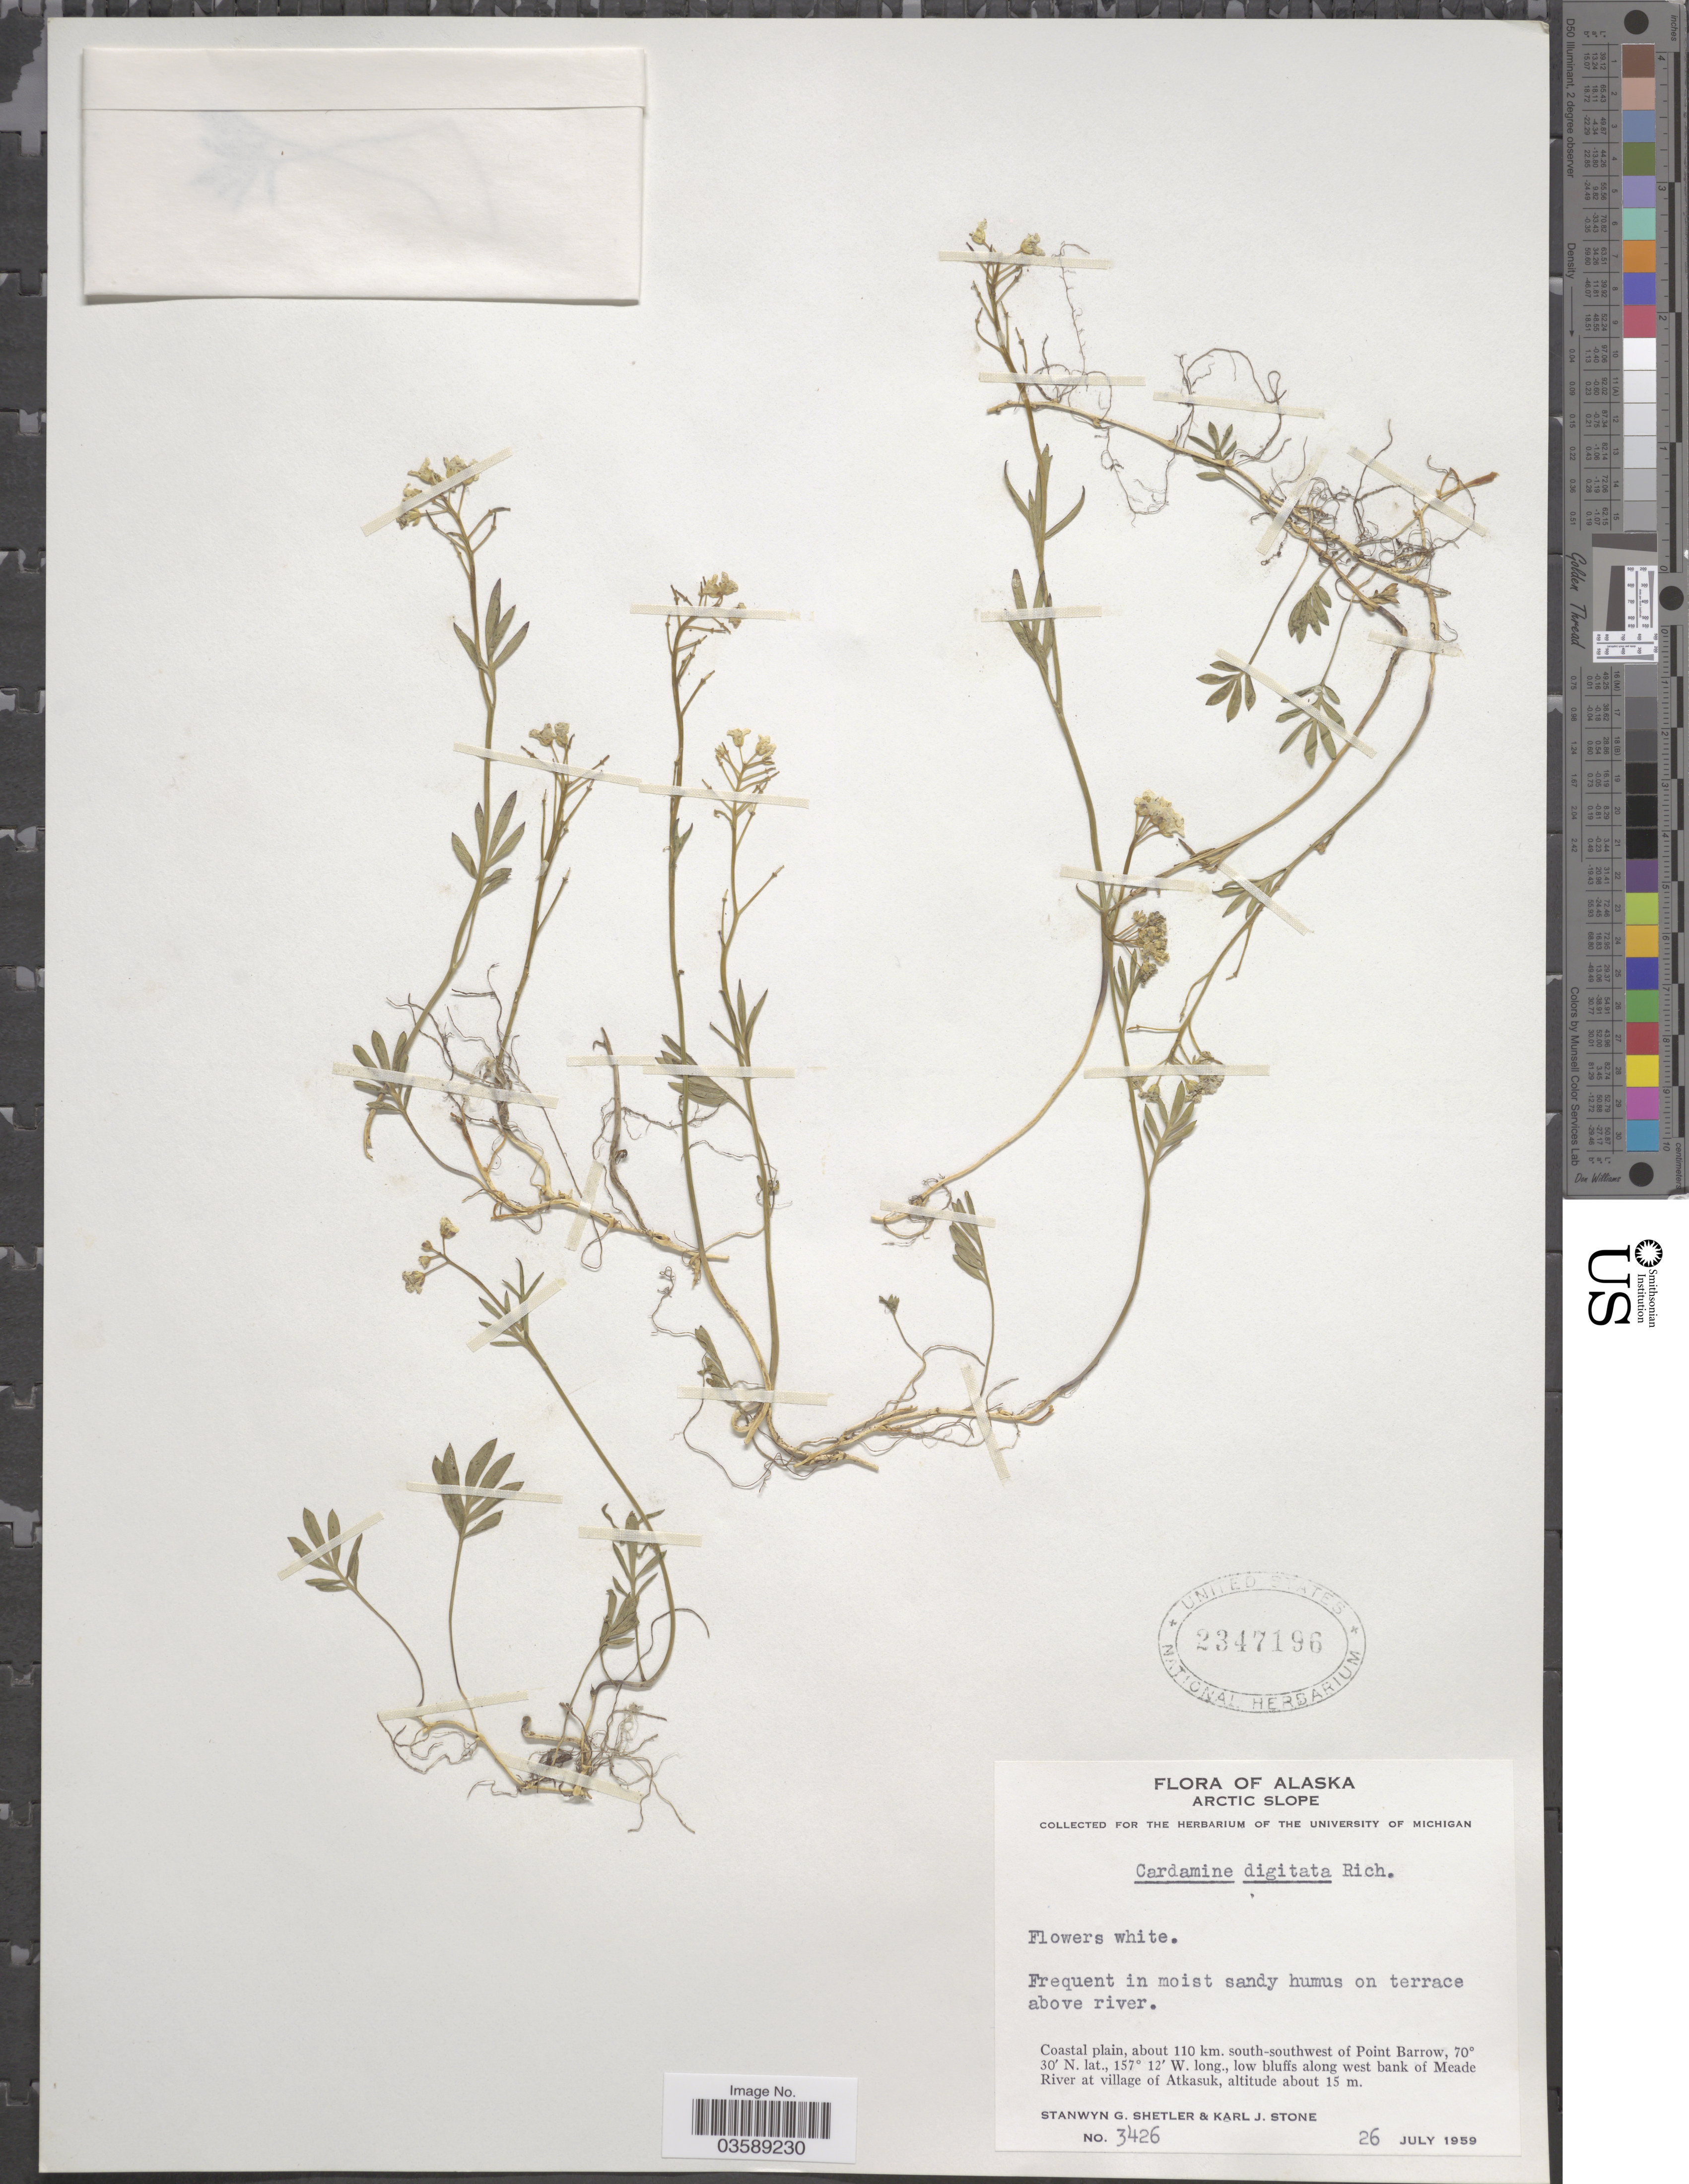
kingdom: Plantae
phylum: Tracheophyta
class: Magnoliopsida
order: Brassicales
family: Brassicaceae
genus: Cardamine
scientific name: Cardamine digitata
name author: Richardson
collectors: S. Shetler & K. J. Stone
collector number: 3426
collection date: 1959-07-26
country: United States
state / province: Alaska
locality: Arctic Slope. Coastal plain, about 110 km. south-southwest of Point Barrow, low bluffs along west bank of Meade River at village of Atkasuk.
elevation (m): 15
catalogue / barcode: US 2347196